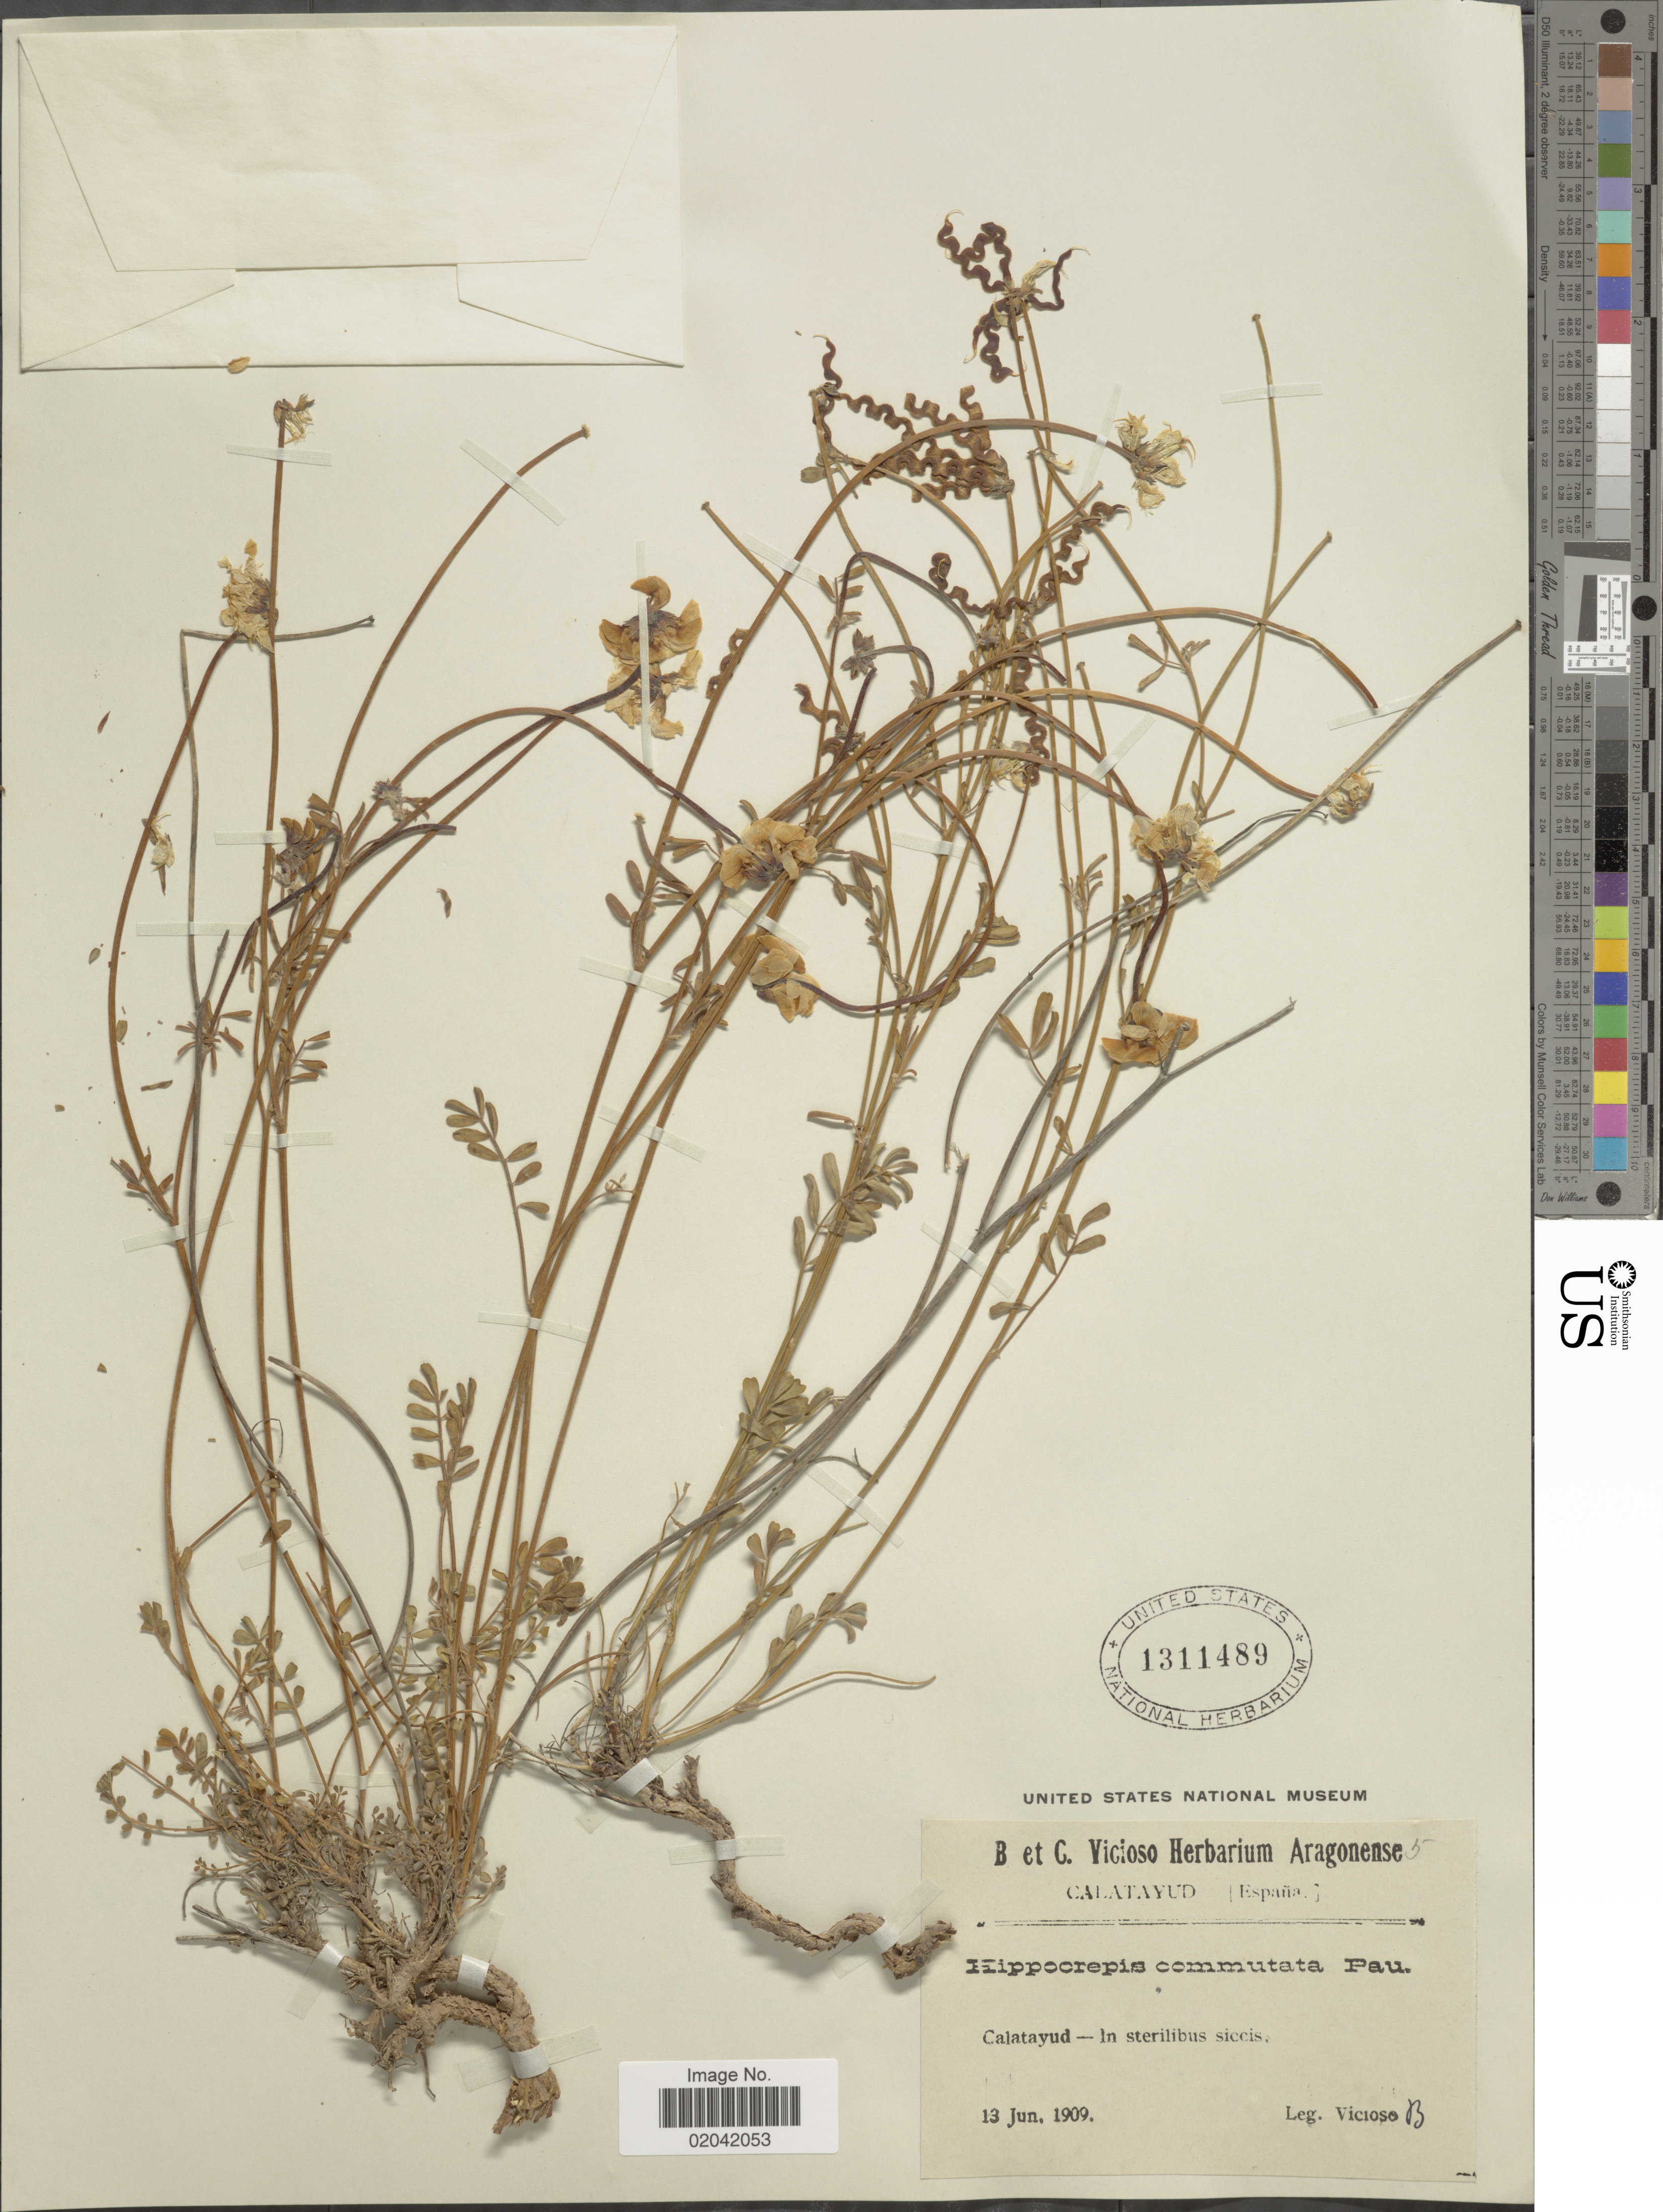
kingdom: Plantae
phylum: Tracheophyta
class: Magnoliopsida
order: Fabales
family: Fabaceae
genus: Hippocrepis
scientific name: Hippocrepis commutata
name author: Pau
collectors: Vicioso, B.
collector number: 5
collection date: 1909-06-13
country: Spain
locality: Calatayud - In sterrilibus siccis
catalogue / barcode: US 1311489